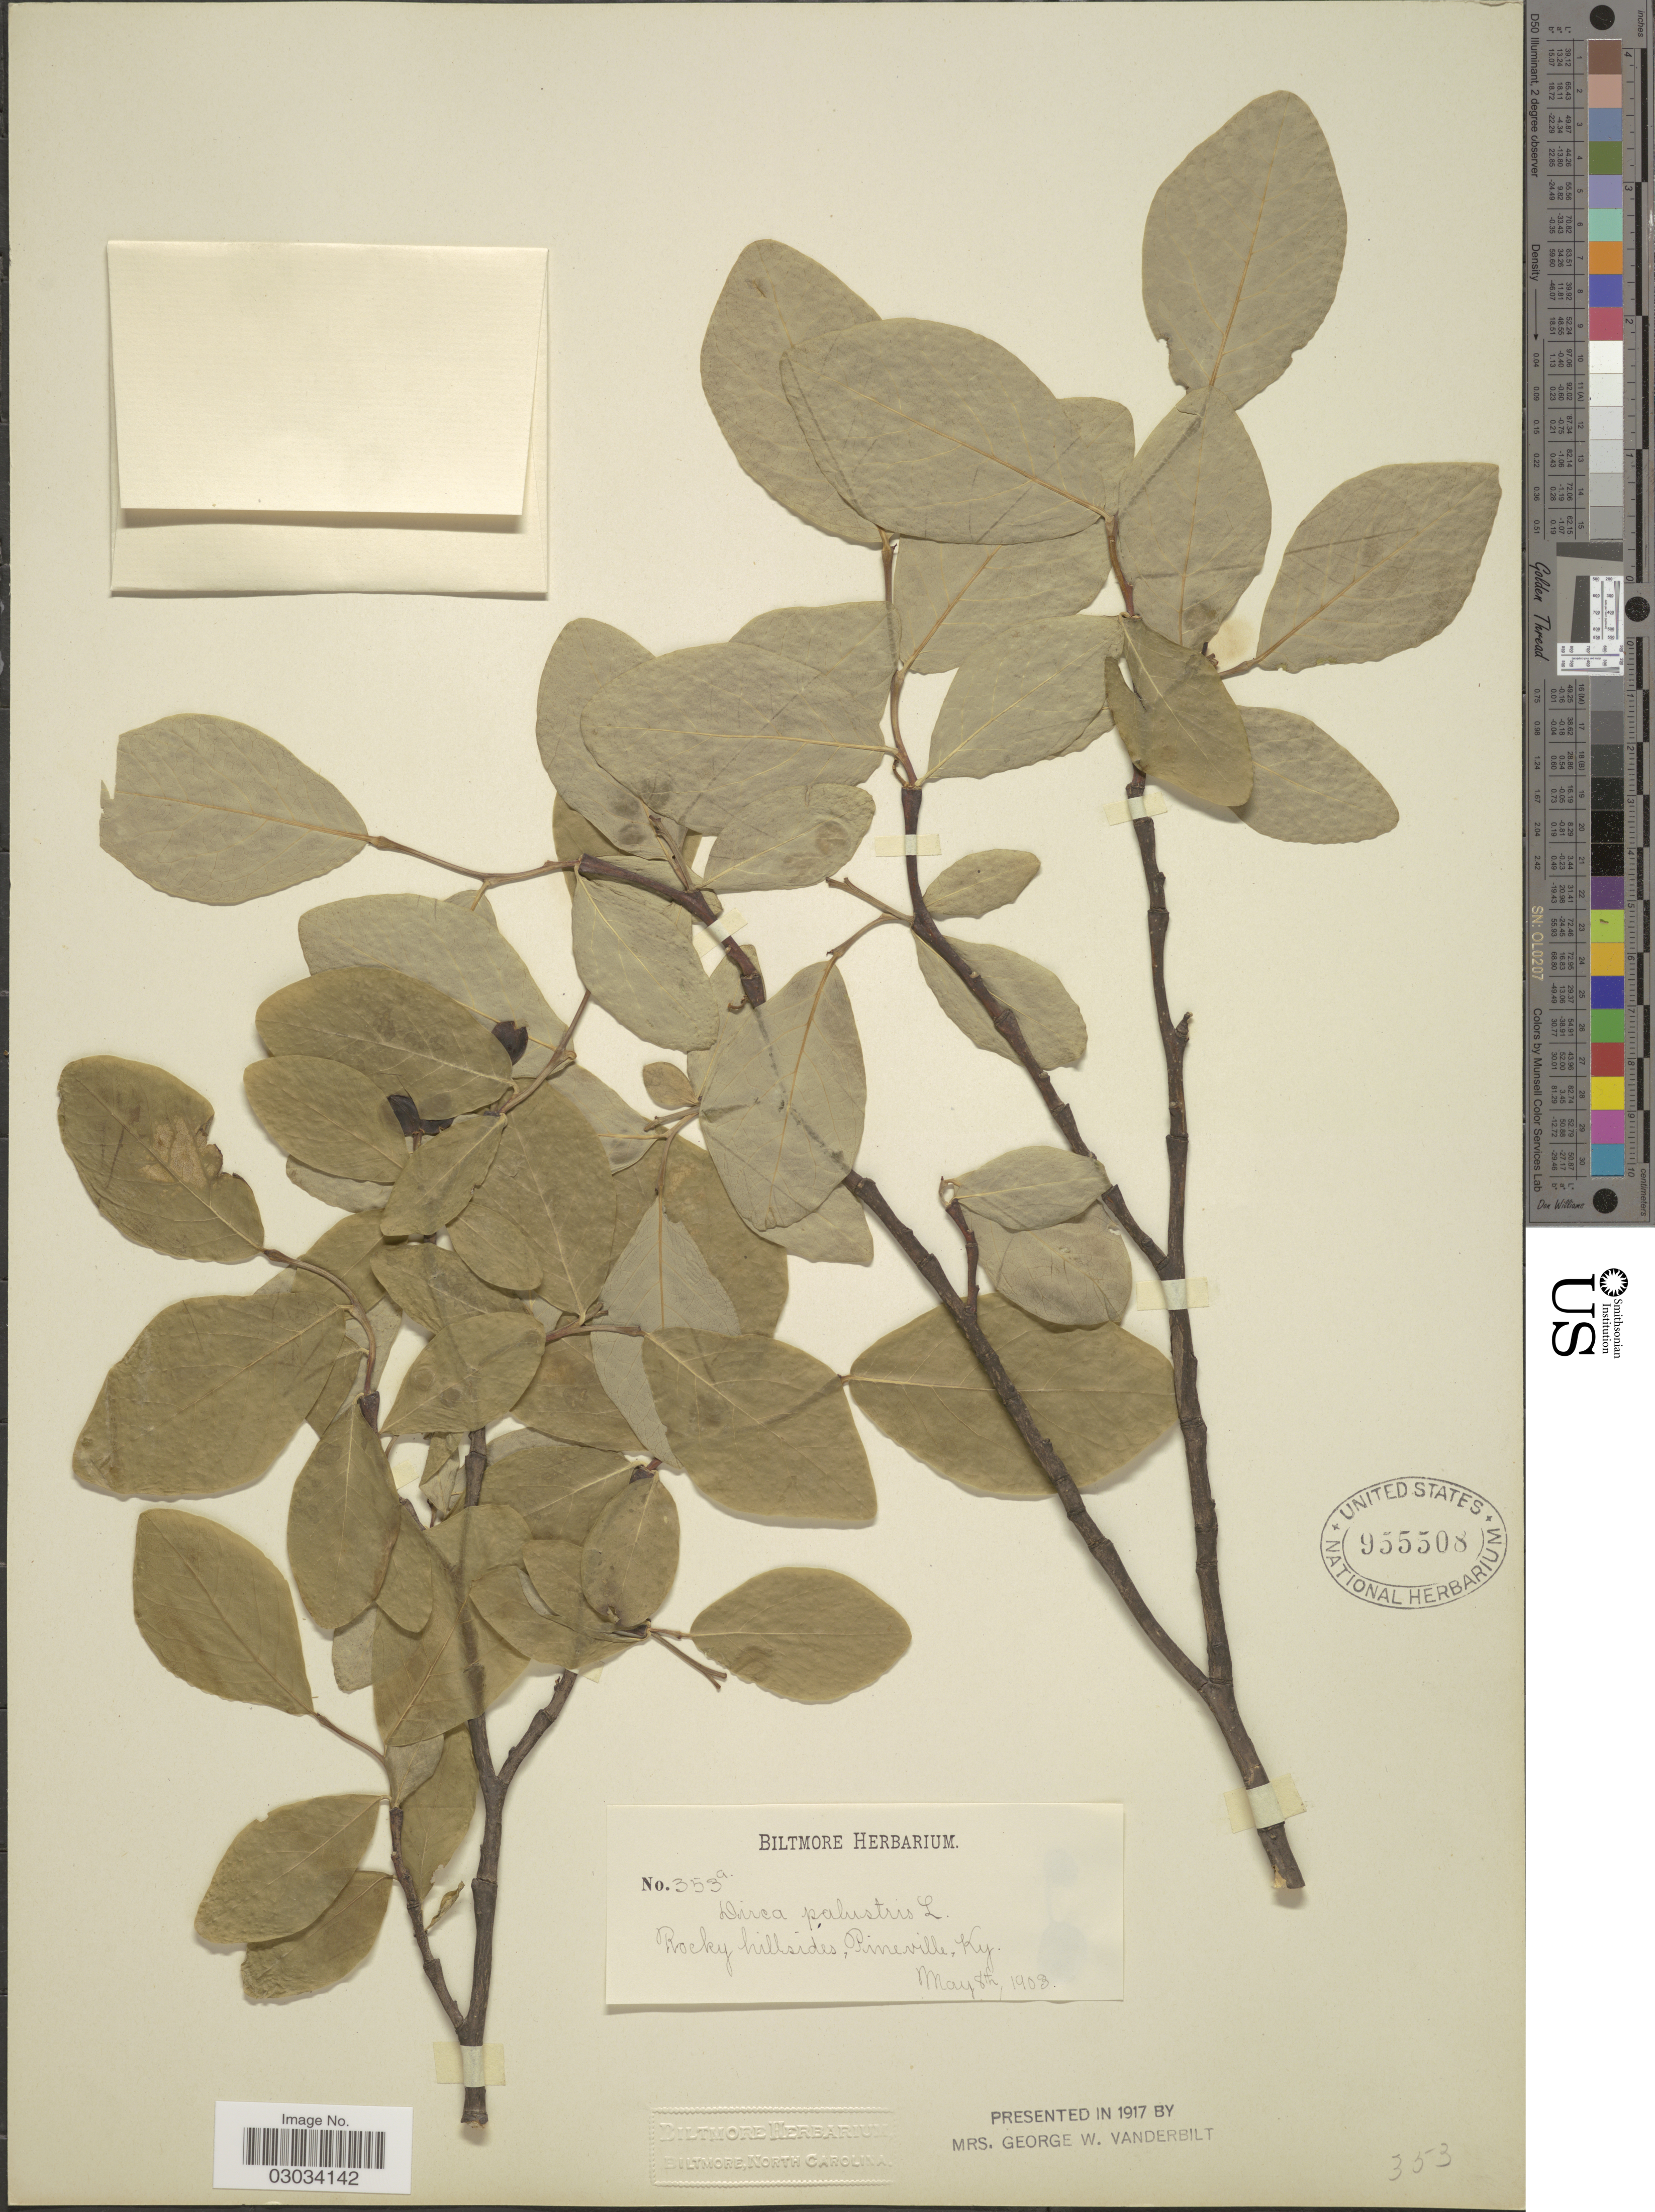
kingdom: Plantae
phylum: Tracheophyta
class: Magnoliopsida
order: Malvales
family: Thymelaeaceae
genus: Dirca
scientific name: Dirca palustris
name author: L.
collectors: ex herb. Biltmore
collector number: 353a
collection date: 1908-05-08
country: United States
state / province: Kentucky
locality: Pineville.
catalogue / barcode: US 955508